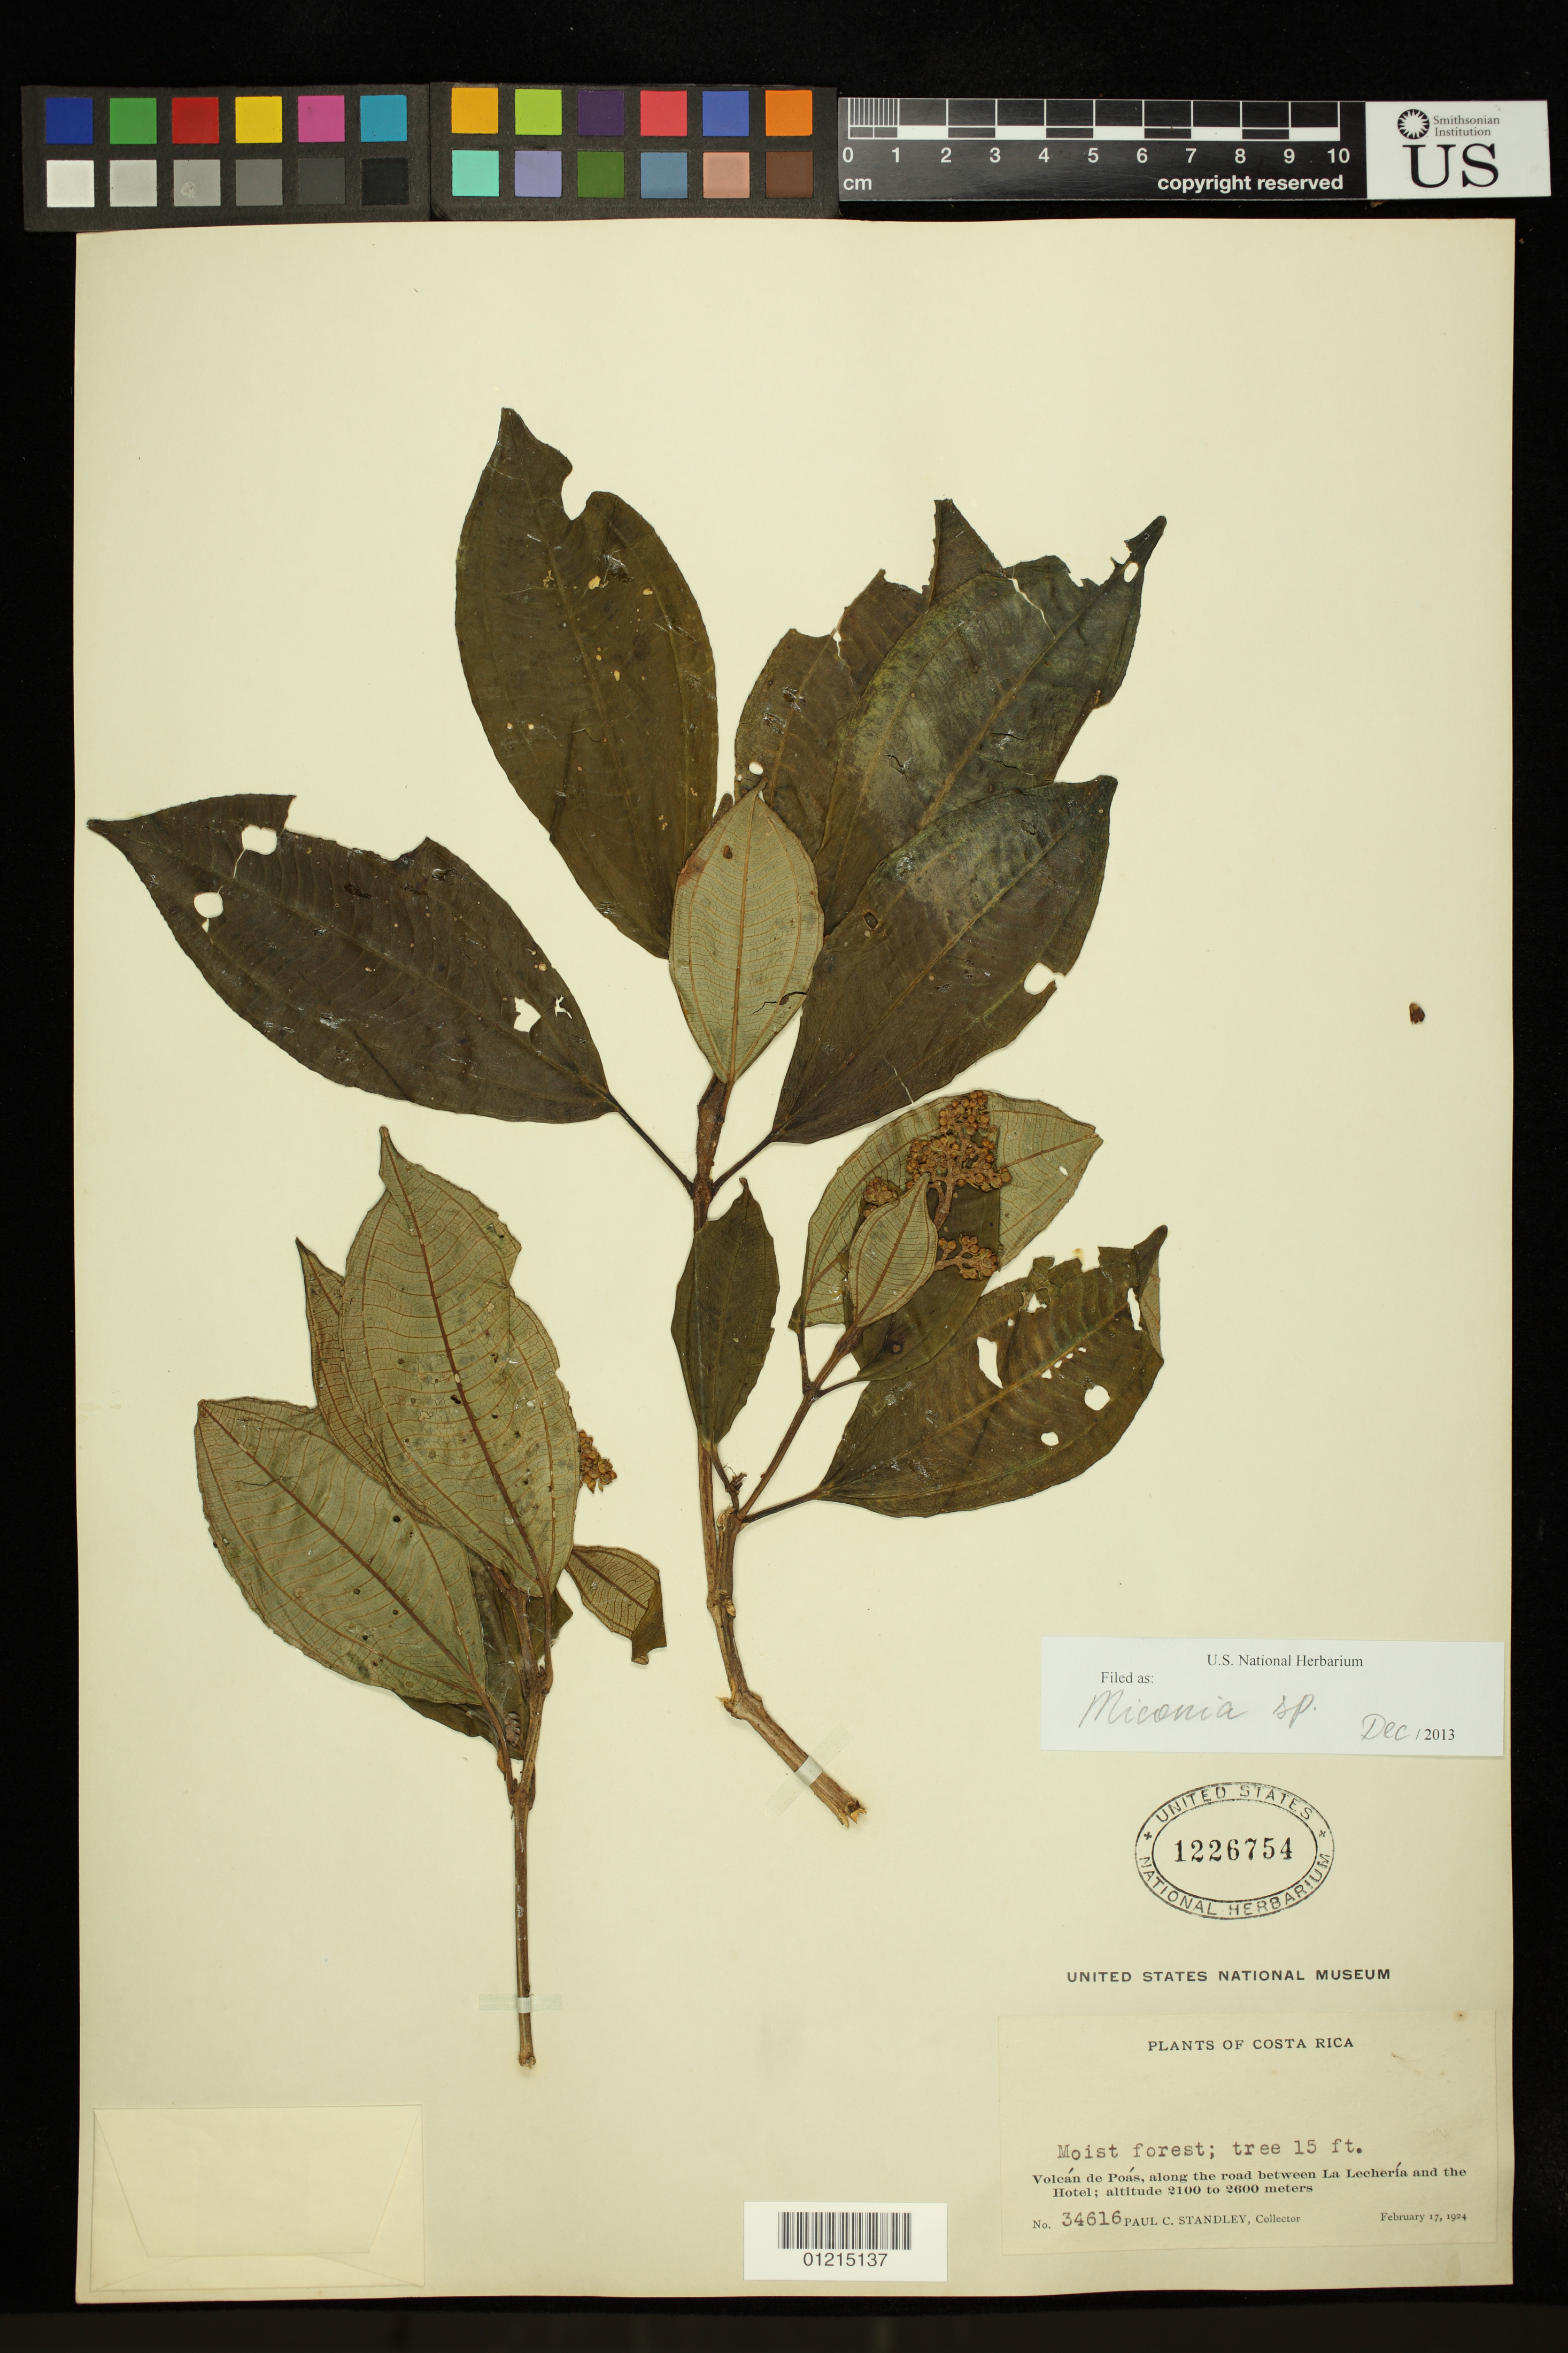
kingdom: Plantae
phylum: Tracheophyta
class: Magnoliopsida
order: Myrtales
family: Melastomataceae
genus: Miconia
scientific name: Miconia sp.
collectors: P. C. Standley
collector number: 34616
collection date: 1924-02-17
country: Costa Rica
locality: Volcan de Poas, along the road between La Lecheria and the Hotel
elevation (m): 2100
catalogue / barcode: US 1226754